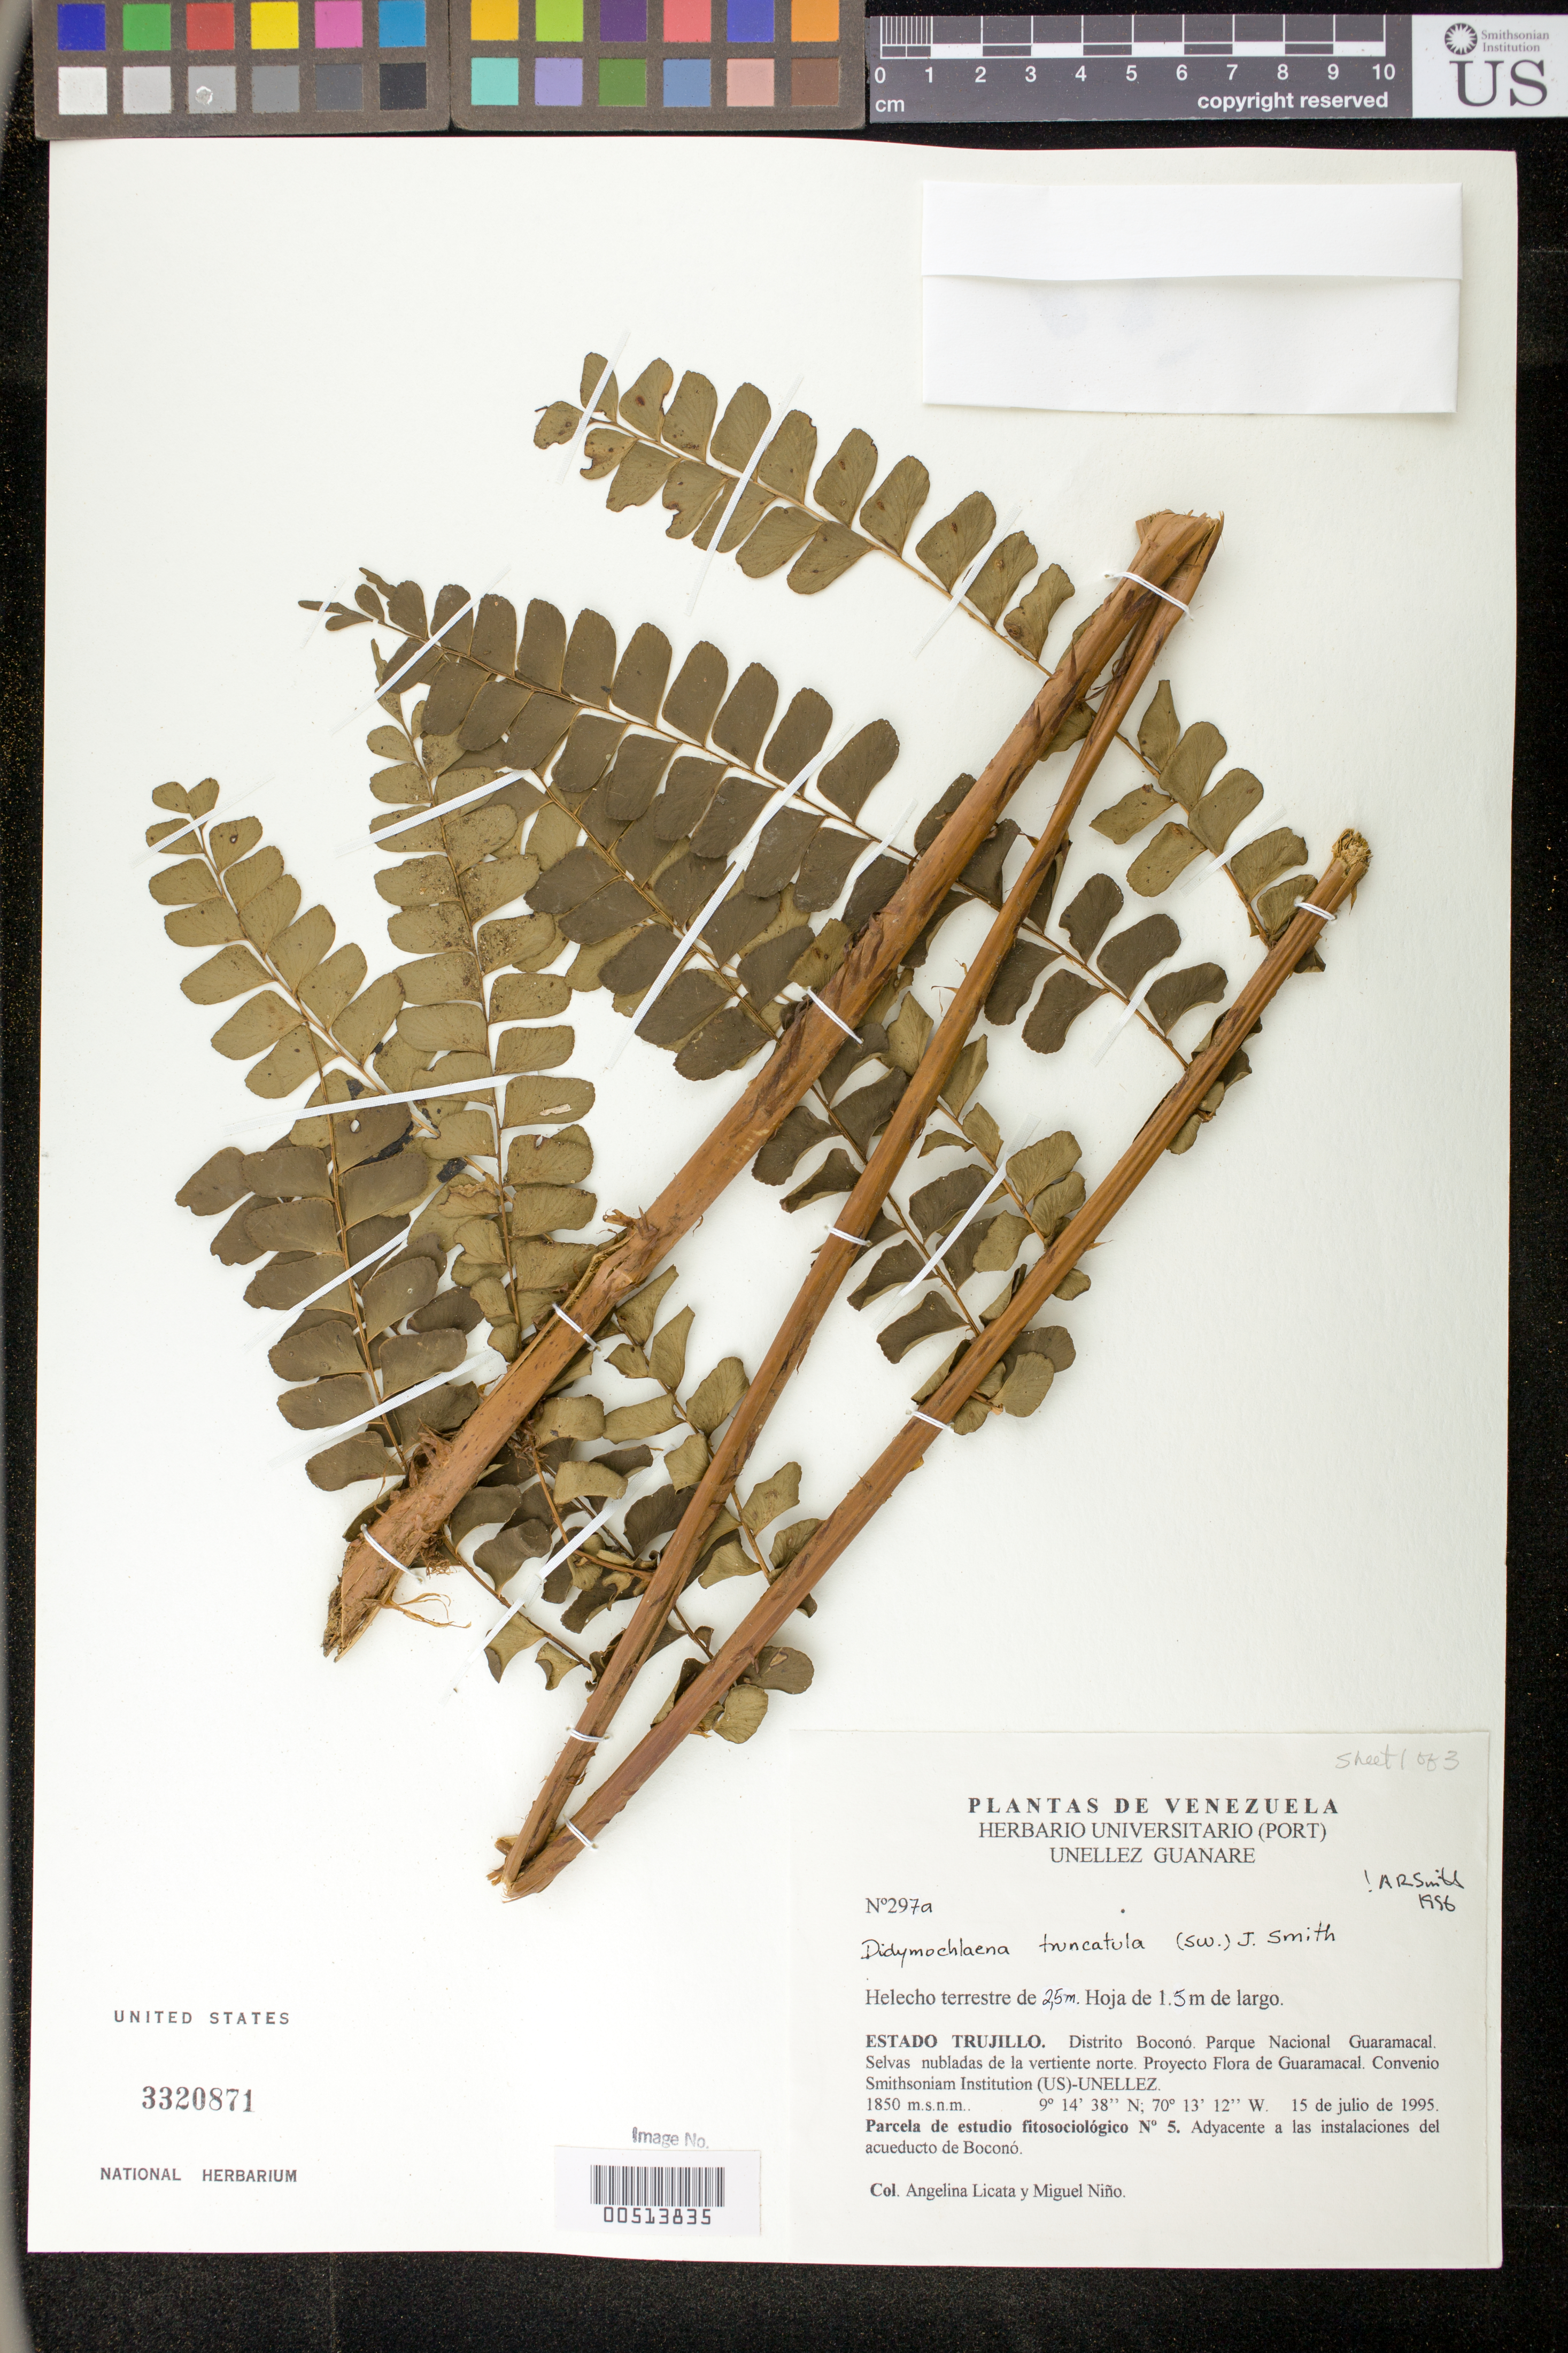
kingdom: Plantae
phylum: Tracheophyta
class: Polypodiopsida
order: Polypodiales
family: Didymochlaenaceae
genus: Didymochlaena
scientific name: Didymochlaena truncatula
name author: (Sw.) J. Sm.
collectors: A. Licata & S. M. Niño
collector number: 297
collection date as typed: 15 Jul 1995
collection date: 1995-07-15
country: Venezuela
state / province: Trujillo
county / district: Boconó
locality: Parque Nacional Guaramacal, vertiente N, adyacente a las instalaciones del acueducto de Boconó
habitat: Selvas nubladas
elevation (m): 1850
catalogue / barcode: US 3320871